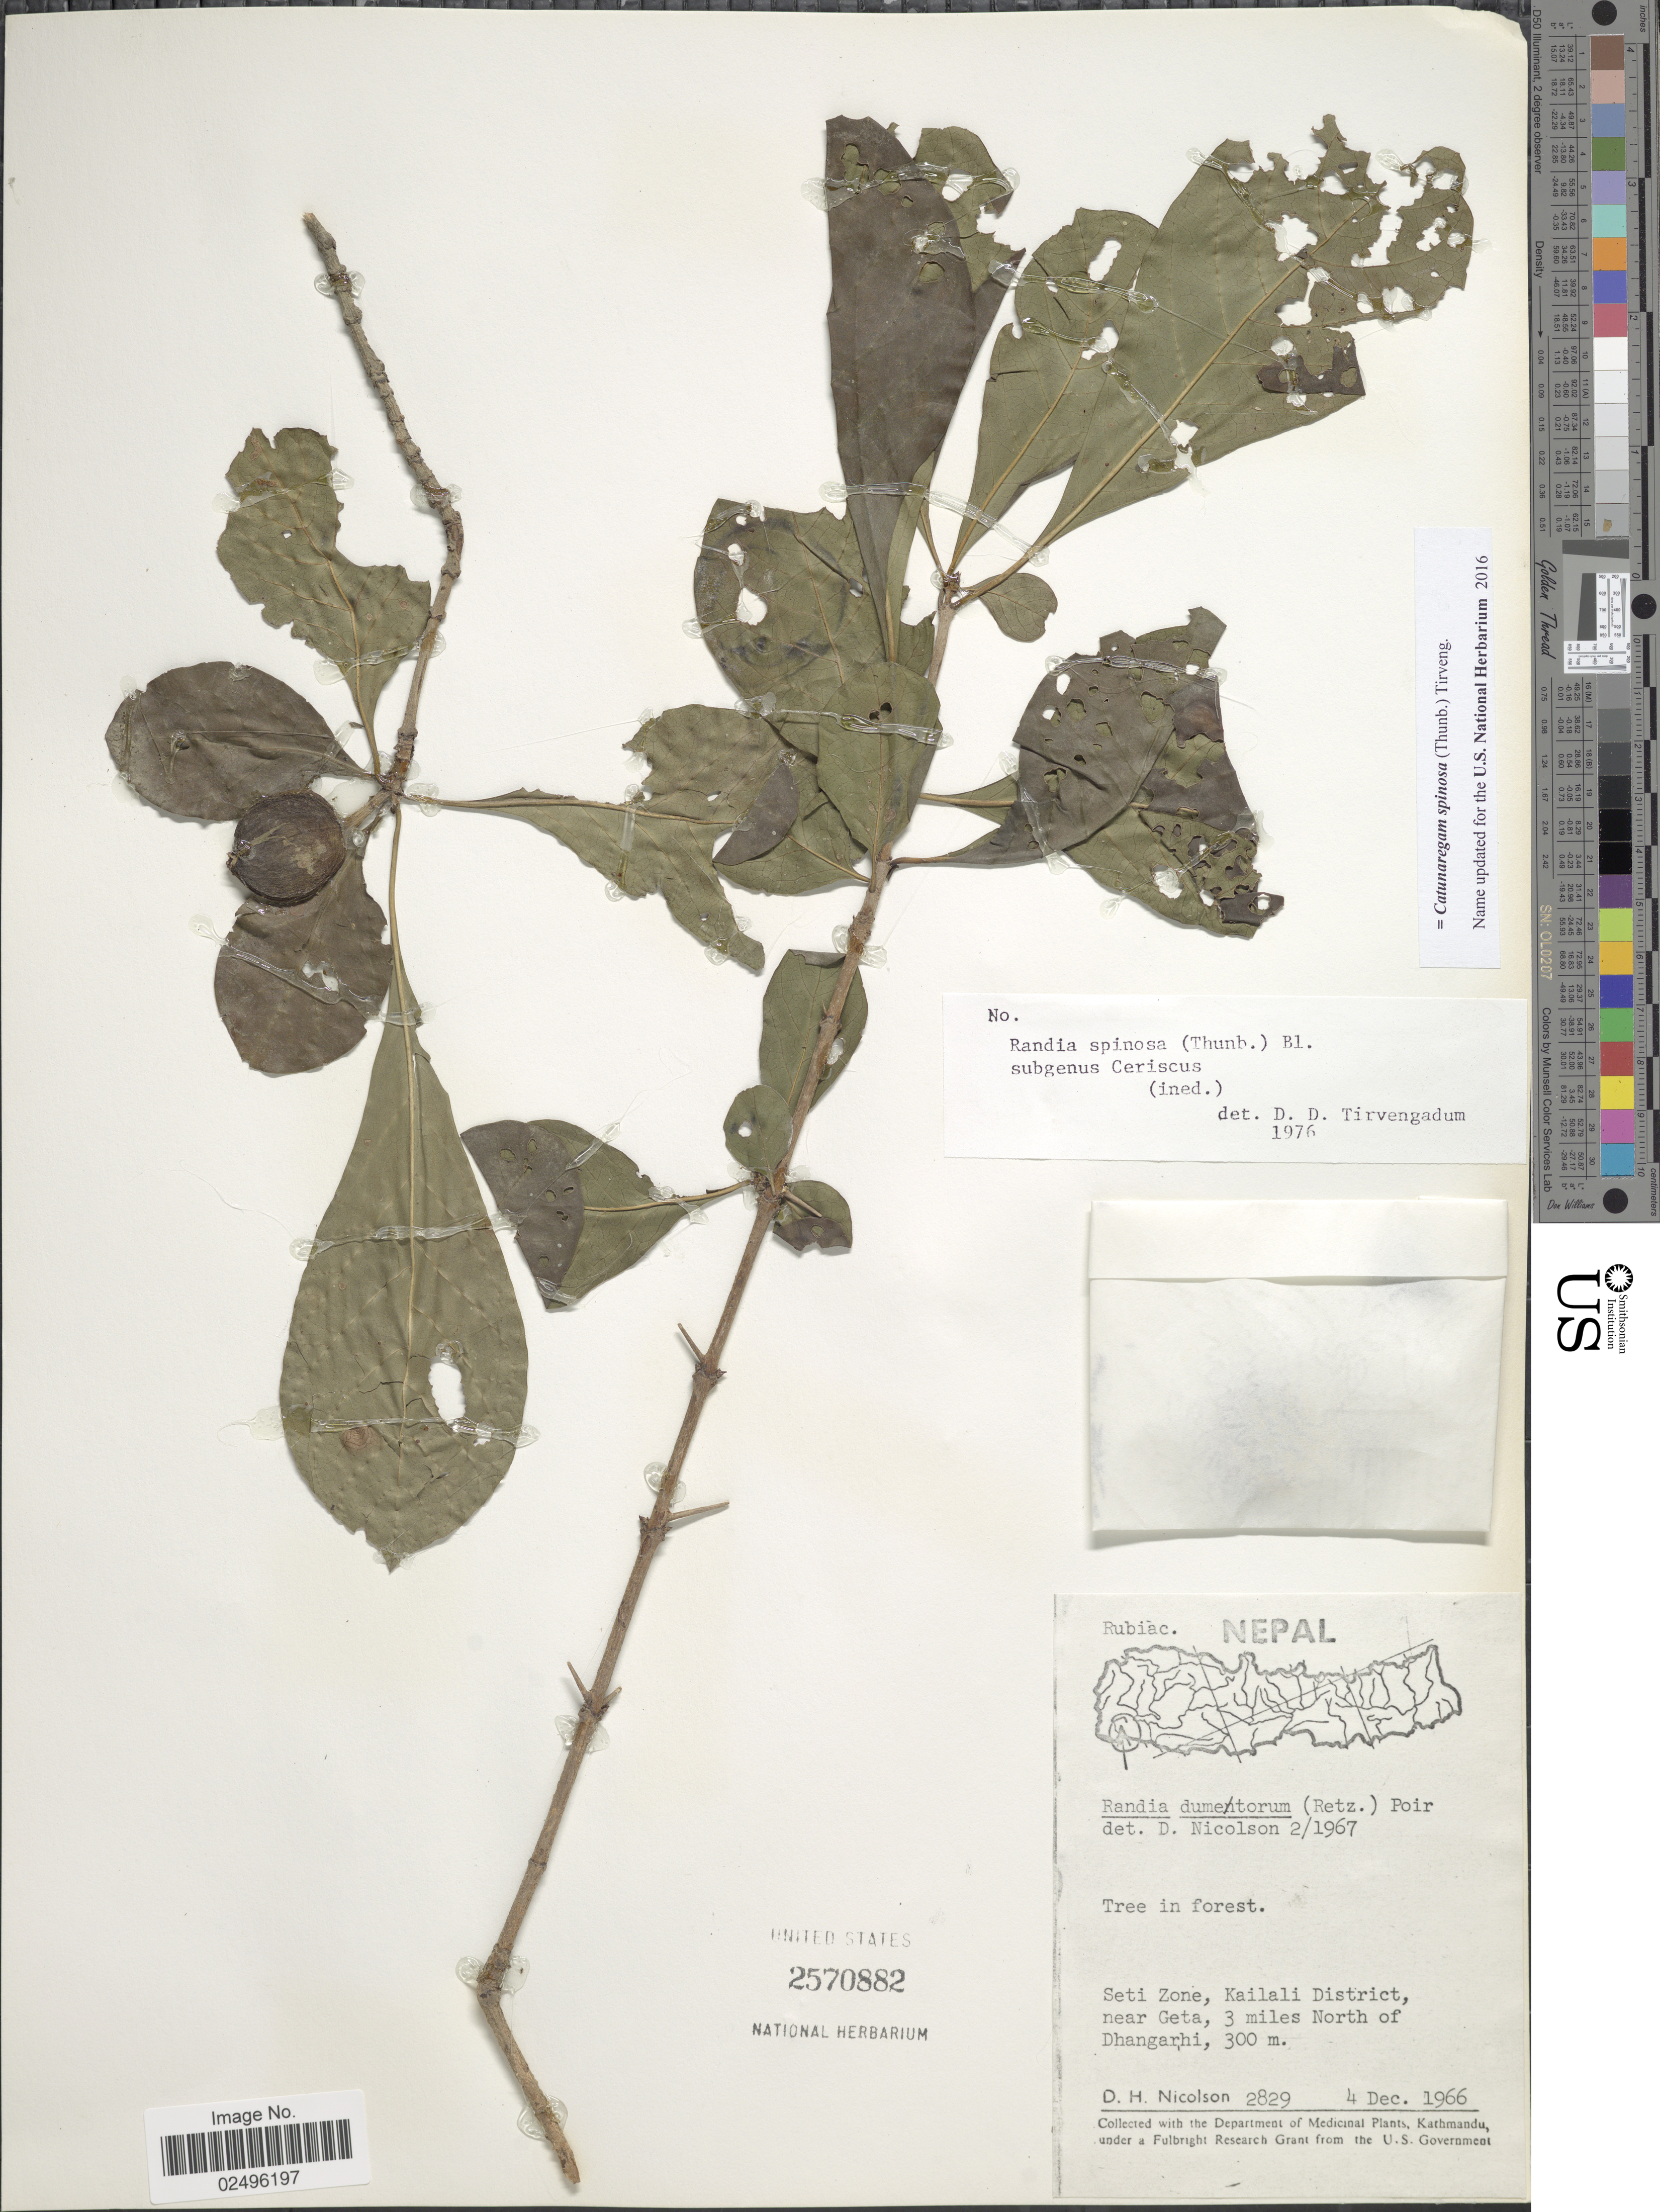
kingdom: Plantae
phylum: Tracheophyta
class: Magnoliopsida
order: Gentianales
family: Rubiaceae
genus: Catunaregam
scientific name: Catunaregam spinosa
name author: (Thunb.) Tirveng.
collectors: D. H. Nicolson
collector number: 2829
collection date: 1966-12-04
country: Nepal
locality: Seti Zone, Kailali District, near Geta, 3 miles North of Dhangarhi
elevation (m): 300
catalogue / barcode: US 2570882